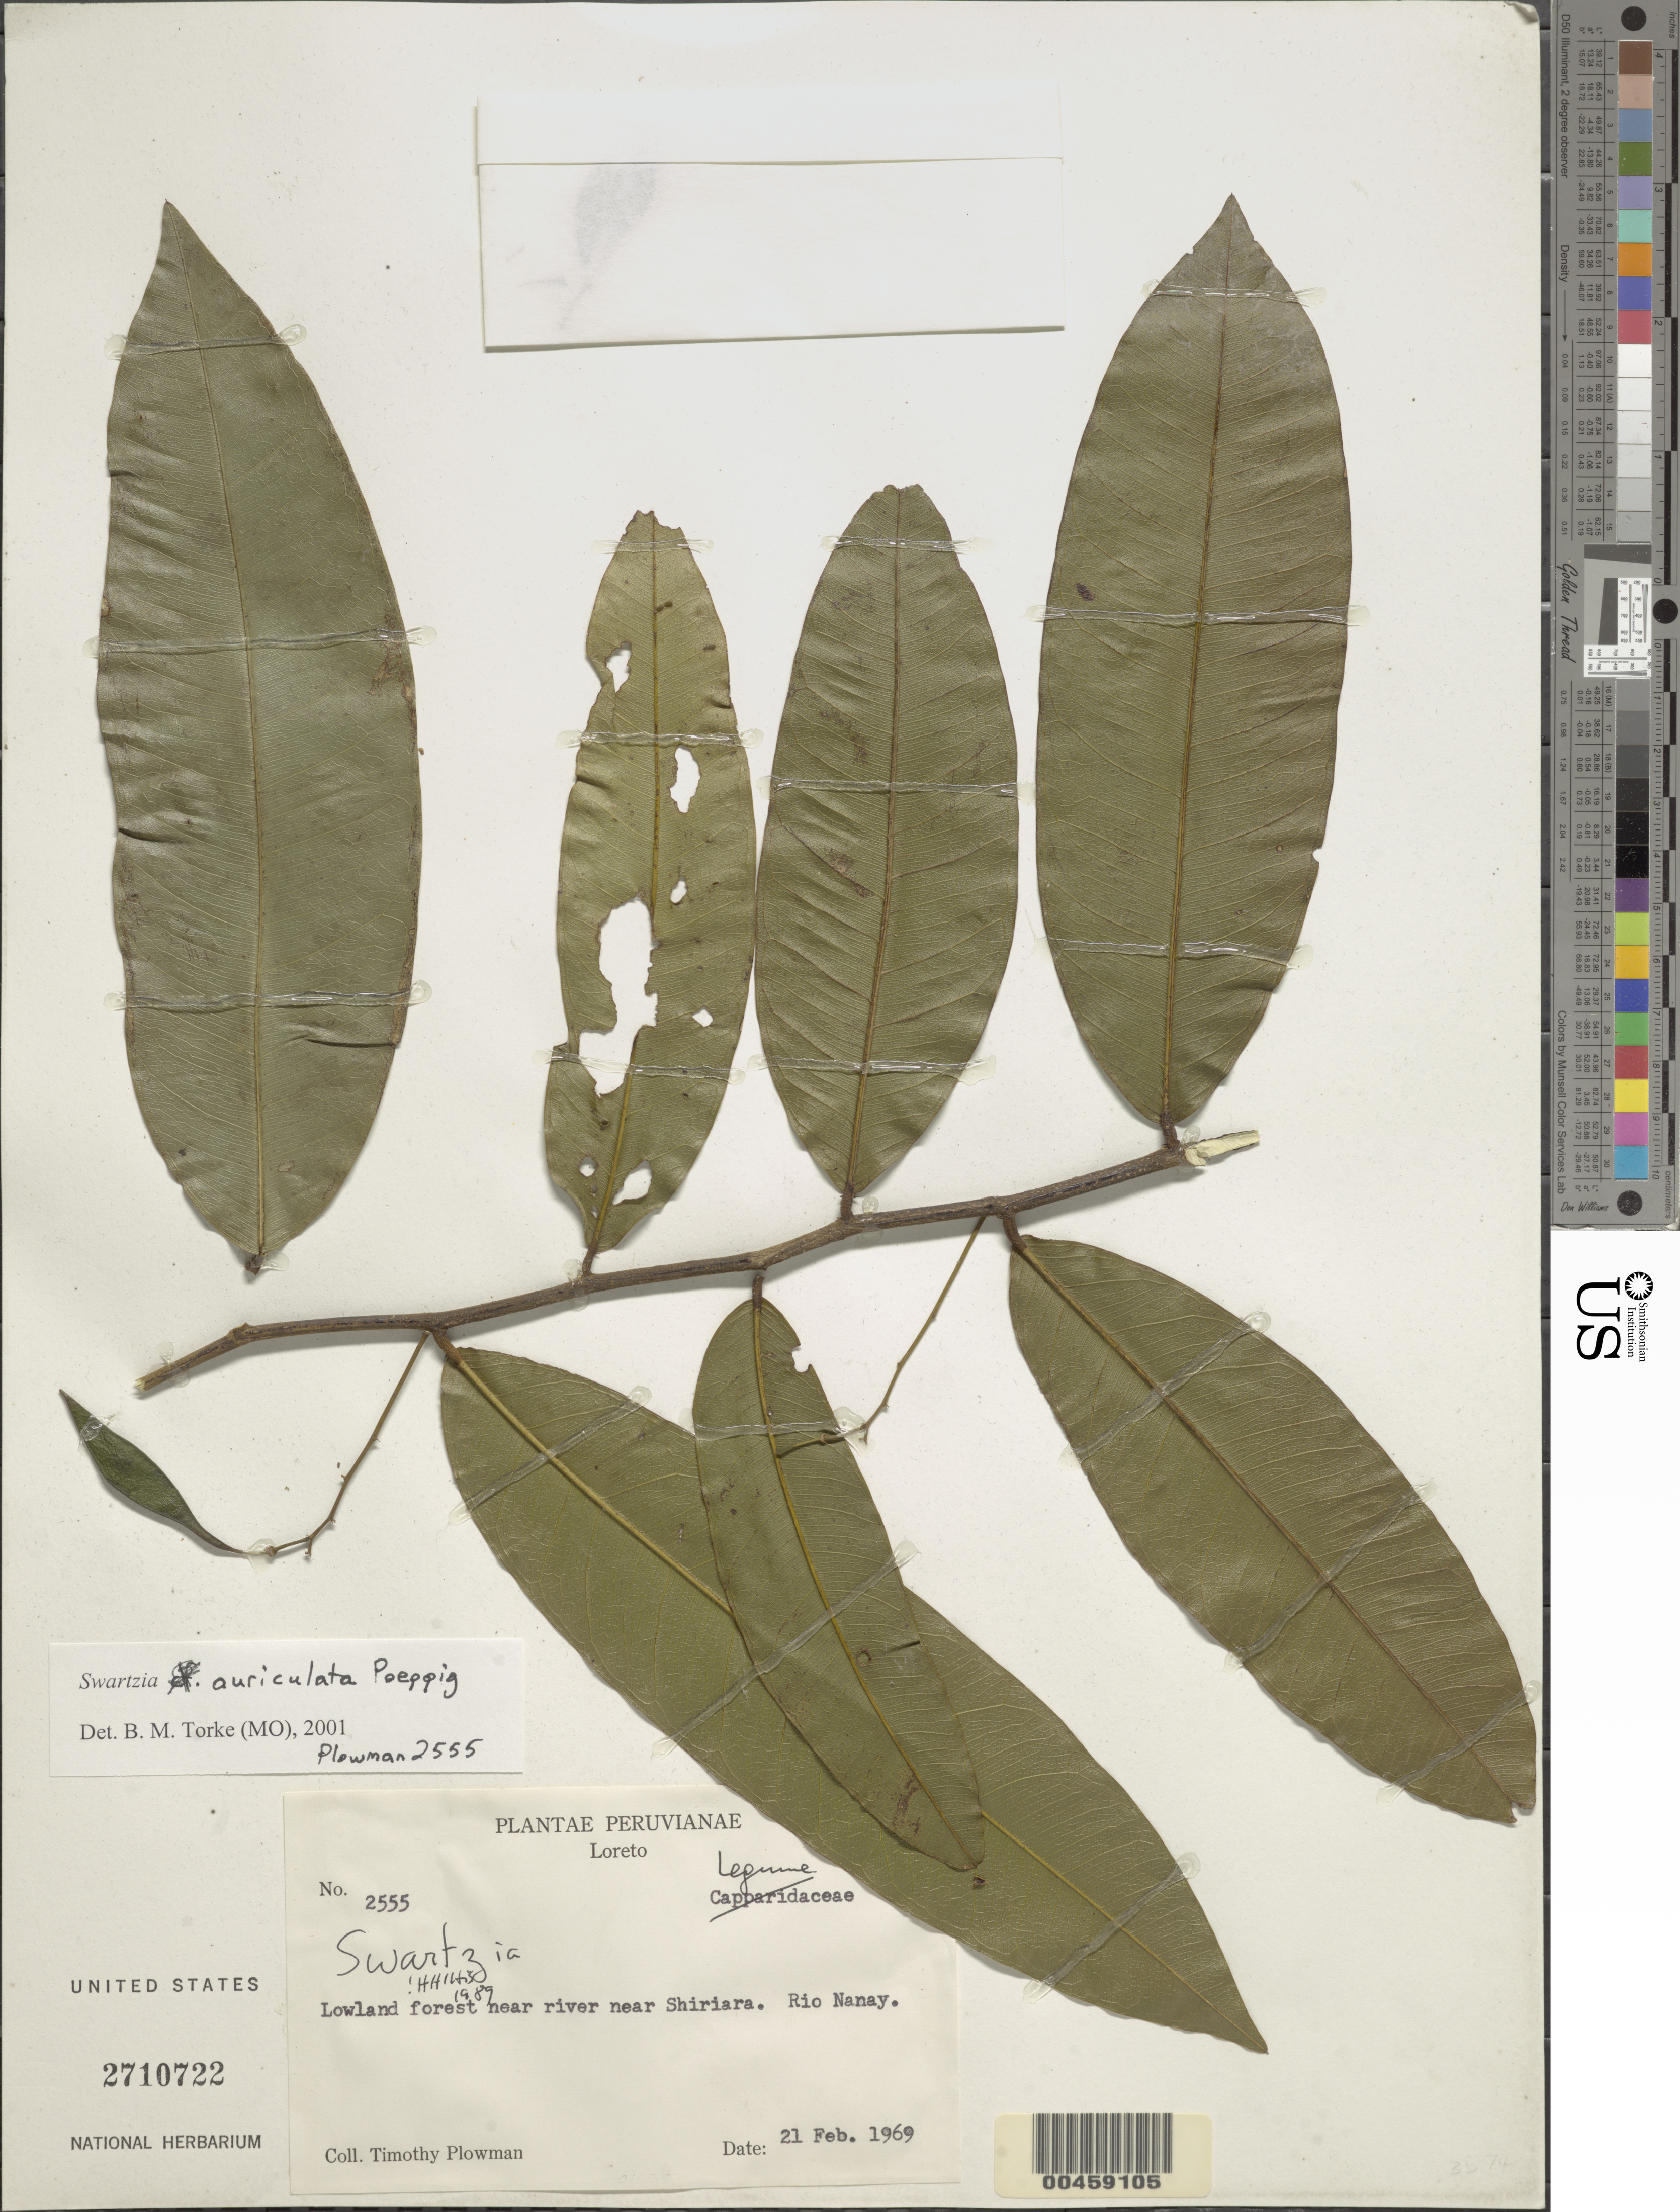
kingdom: Plantae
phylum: Tracheophyta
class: Magnoliopsida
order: Fabales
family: Fabaceae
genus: Swartzia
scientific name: Swartzia auriculata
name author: Poepp. in Poepp. & Endl.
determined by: Torke, B. M., (MO)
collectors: T. Plowman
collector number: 2555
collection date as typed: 21 Feb 1969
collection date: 1969-02-21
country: Peru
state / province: Loreto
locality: Shiriara, near; rio nanay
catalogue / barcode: US 2710722